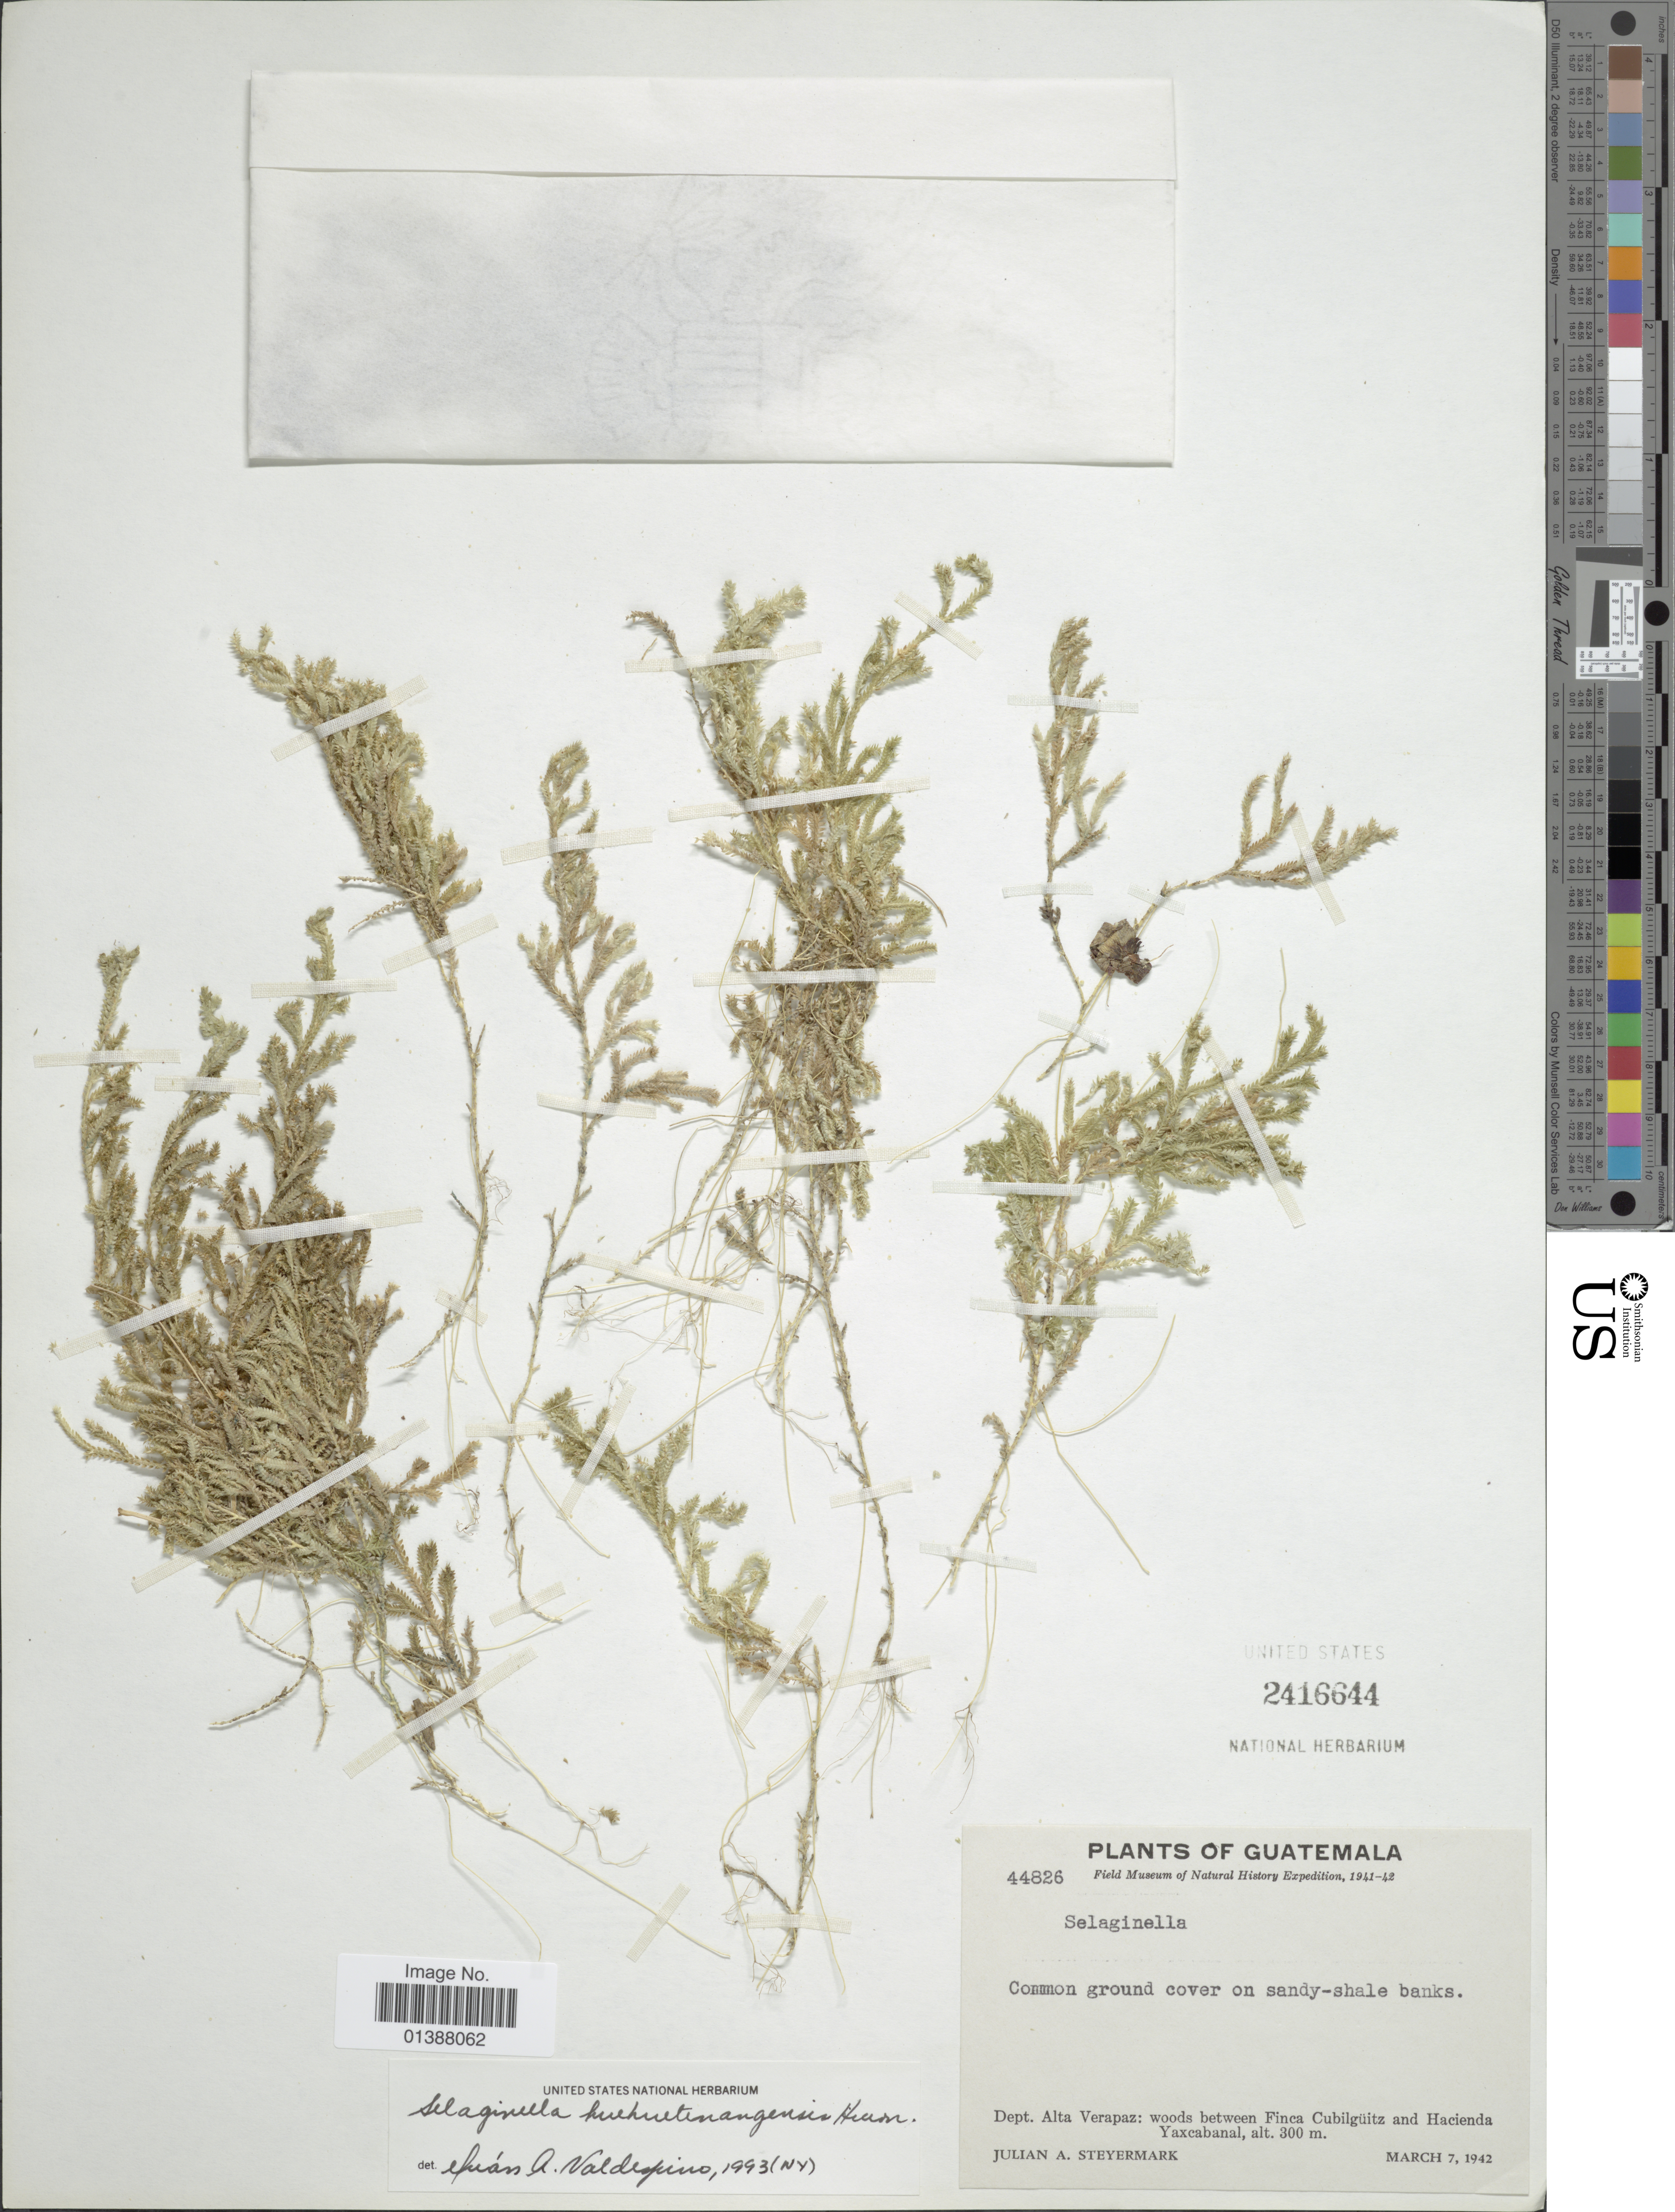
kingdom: Plantae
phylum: Tracheophyta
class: Lycopodiopsida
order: Selaginellales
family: Selaginellaceae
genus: Selaginella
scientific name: Selaginella huehuetenangensis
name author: Hieron.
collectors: J. Steyermark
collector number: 44826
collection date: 1942-03-07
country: Guatemala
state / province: Alta Verapaz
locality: Dept Alta Verapaz: woods between Finca Cubilgüitz and Hacienda Yaxcabanal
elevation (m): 300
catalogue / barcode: US 2416644